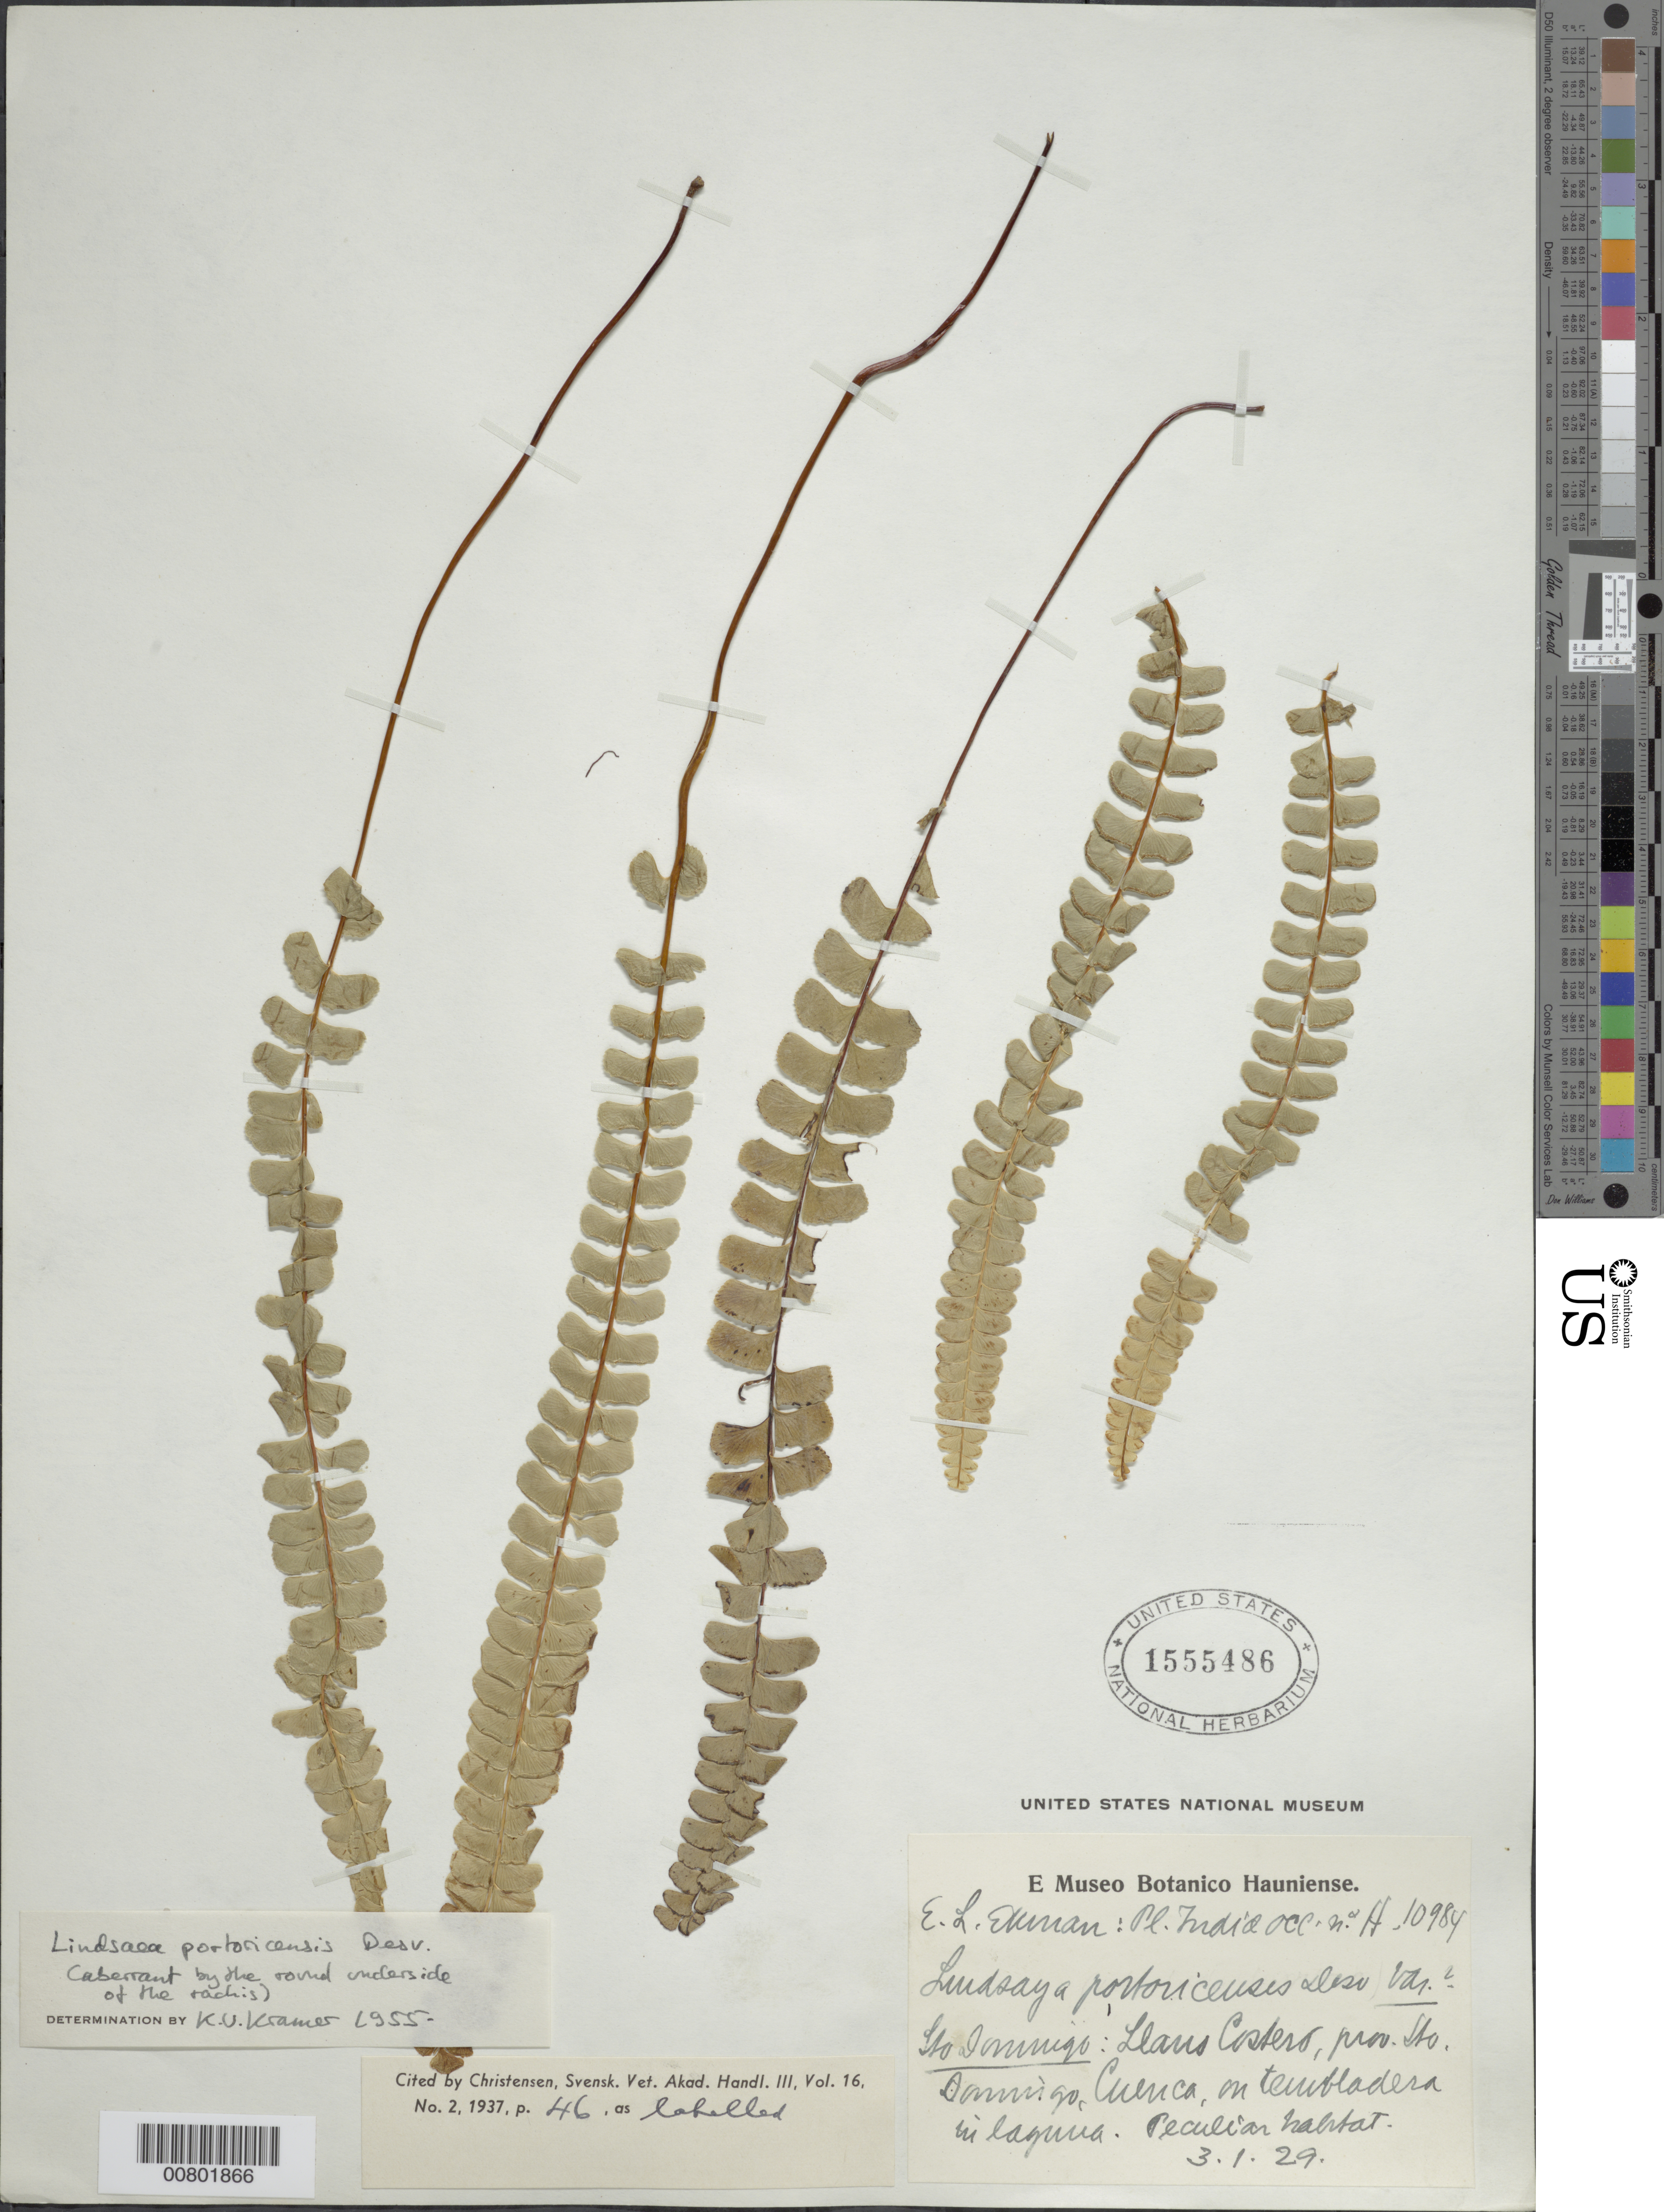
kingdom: Plantae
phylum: Tracheophyta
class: Polypodiopsida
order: Polypodiales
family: Lindsaeaceae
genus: Lindsaea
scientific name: Lindsaea portoricensis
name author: Desv.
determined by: Kramer, K. U.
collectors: E. L. Ekman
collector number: H 10984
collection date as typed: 03 Jan 1929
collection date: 1929-01-03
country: Dominican Republic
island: Hispaniola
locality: Prov. Santo Domingo, Llano Costero, Cuenca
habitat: Tenibladear in laguna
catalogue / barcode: US 1555486